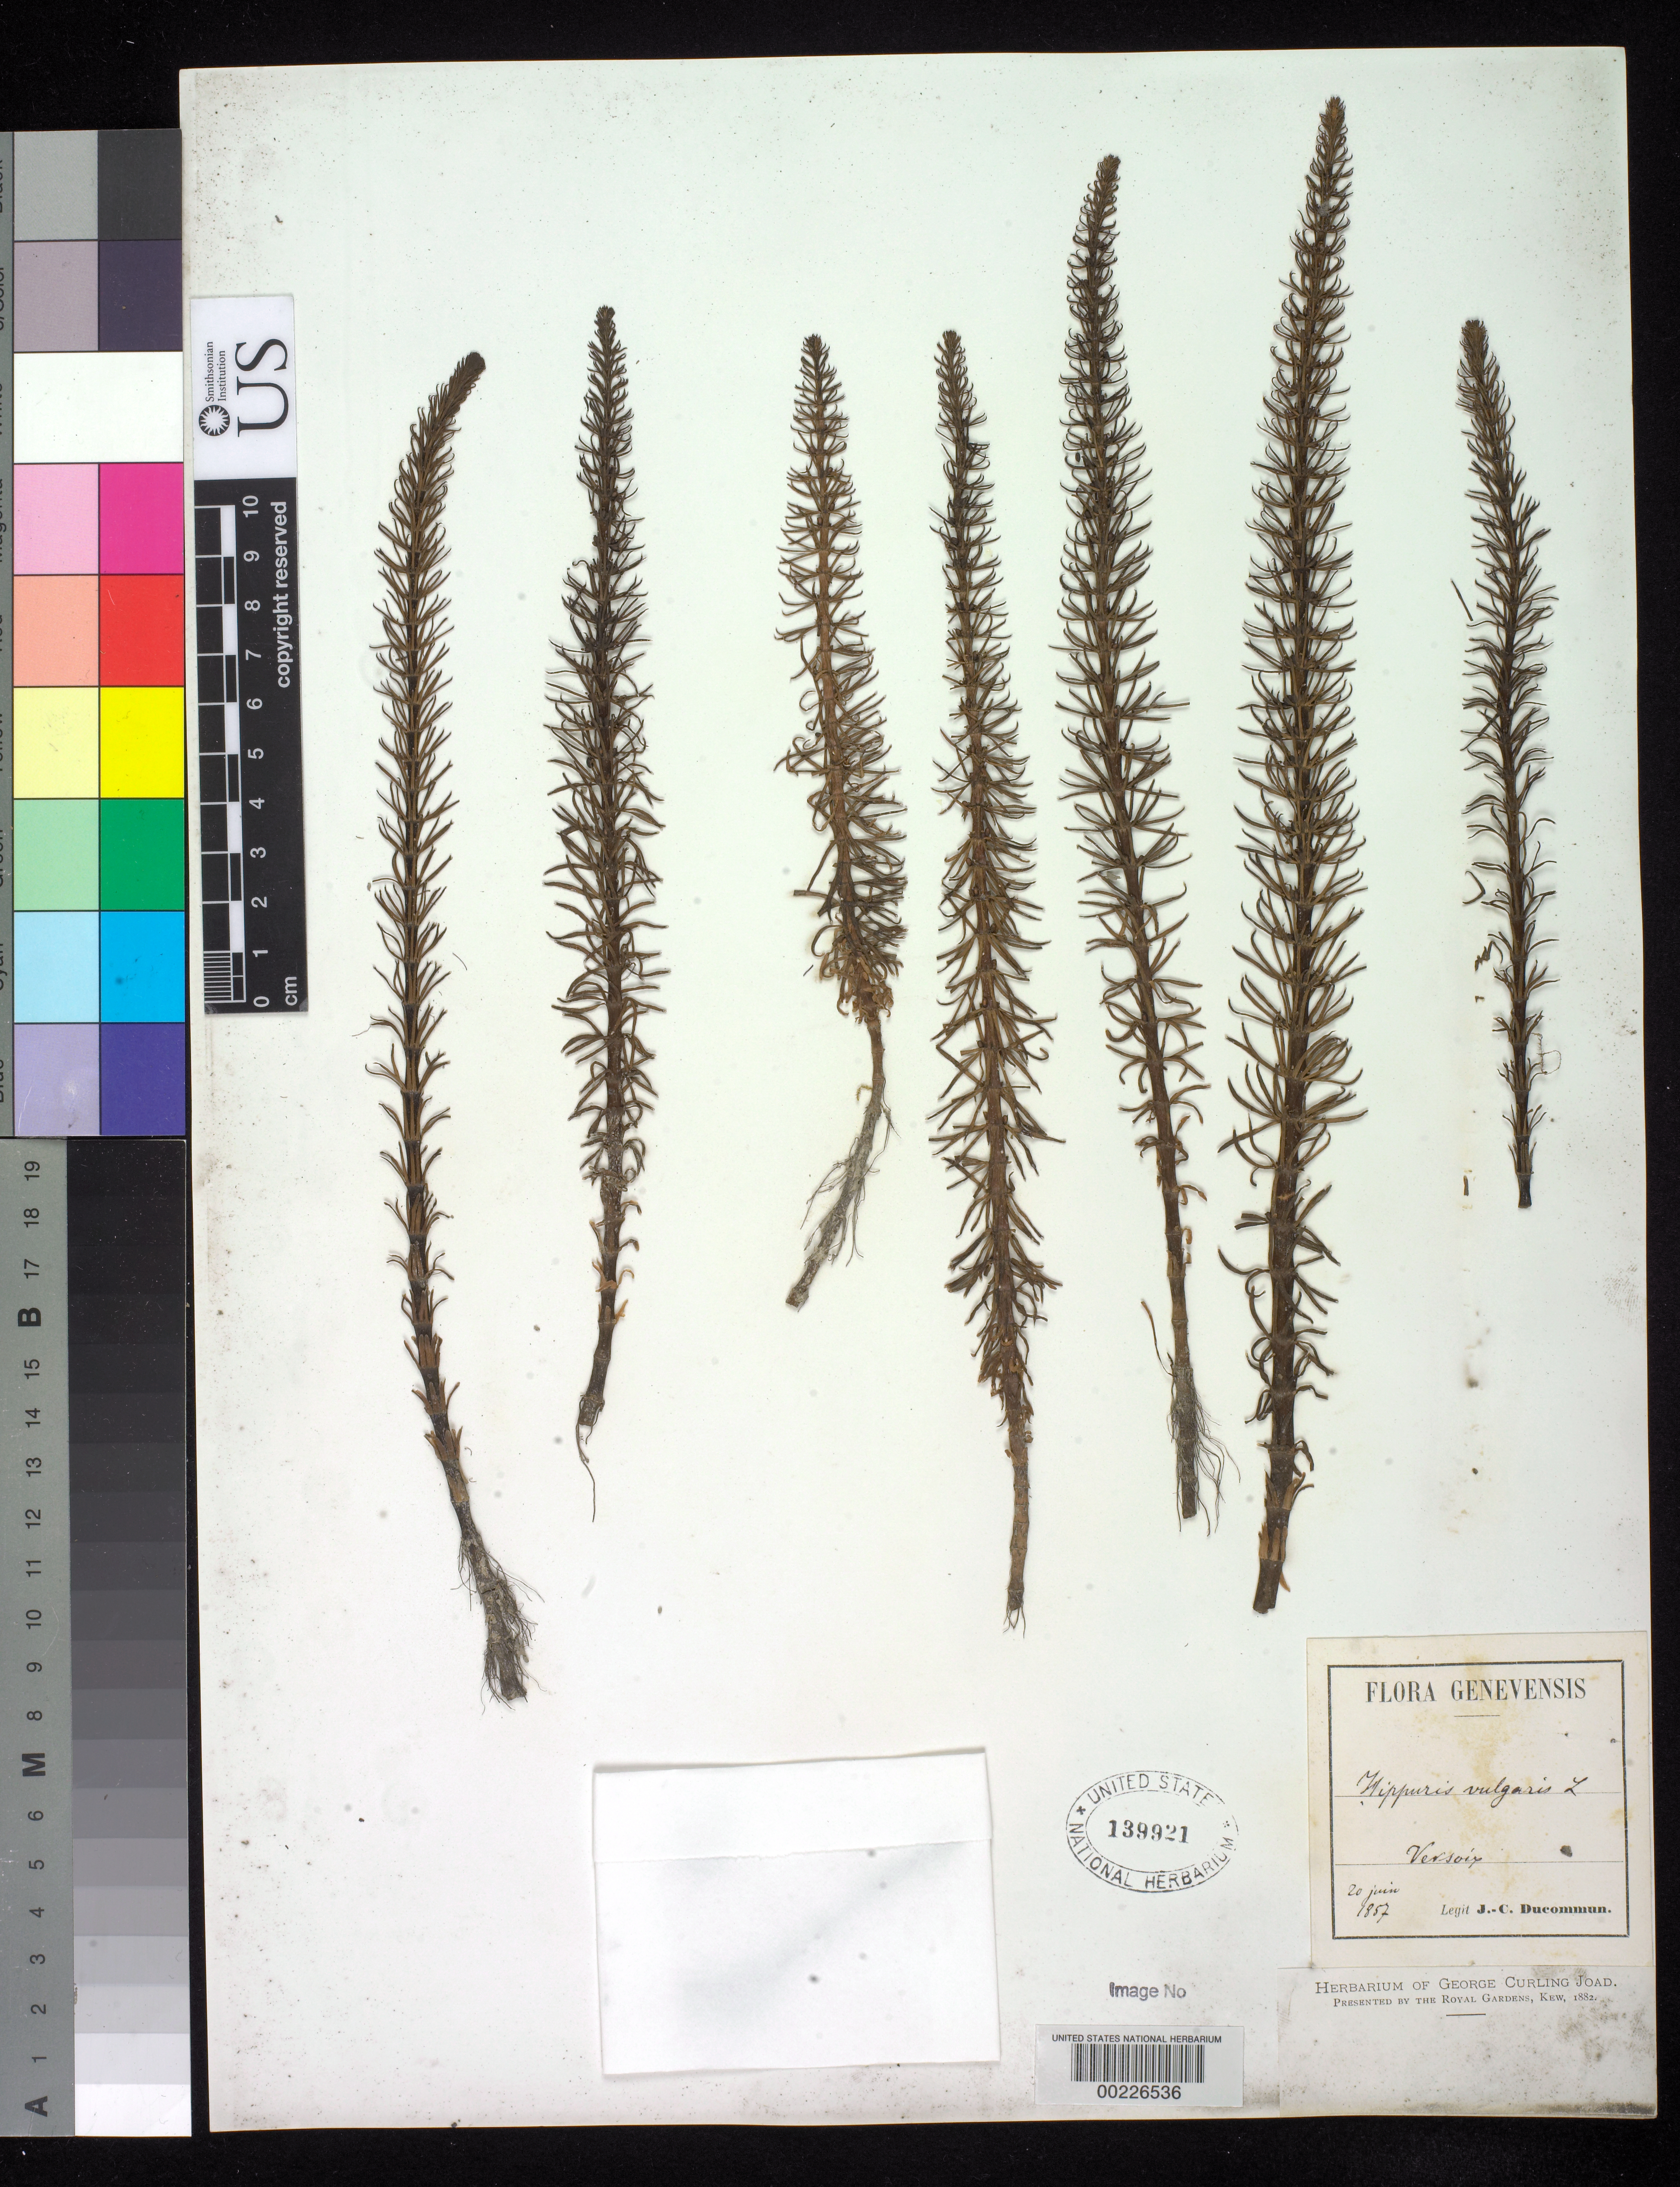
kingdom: Plantae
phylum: Tracheophyta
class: Magnoliopsida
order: Lamiales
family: Plantaginaceae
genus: Hippuris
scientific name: Hippuris vulgaris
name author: L.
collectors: J. Ducommun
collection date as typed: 20 Jun 1857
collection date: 1857-06-20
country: Switzerland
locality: Geneva; versoix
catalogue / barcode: US 139921